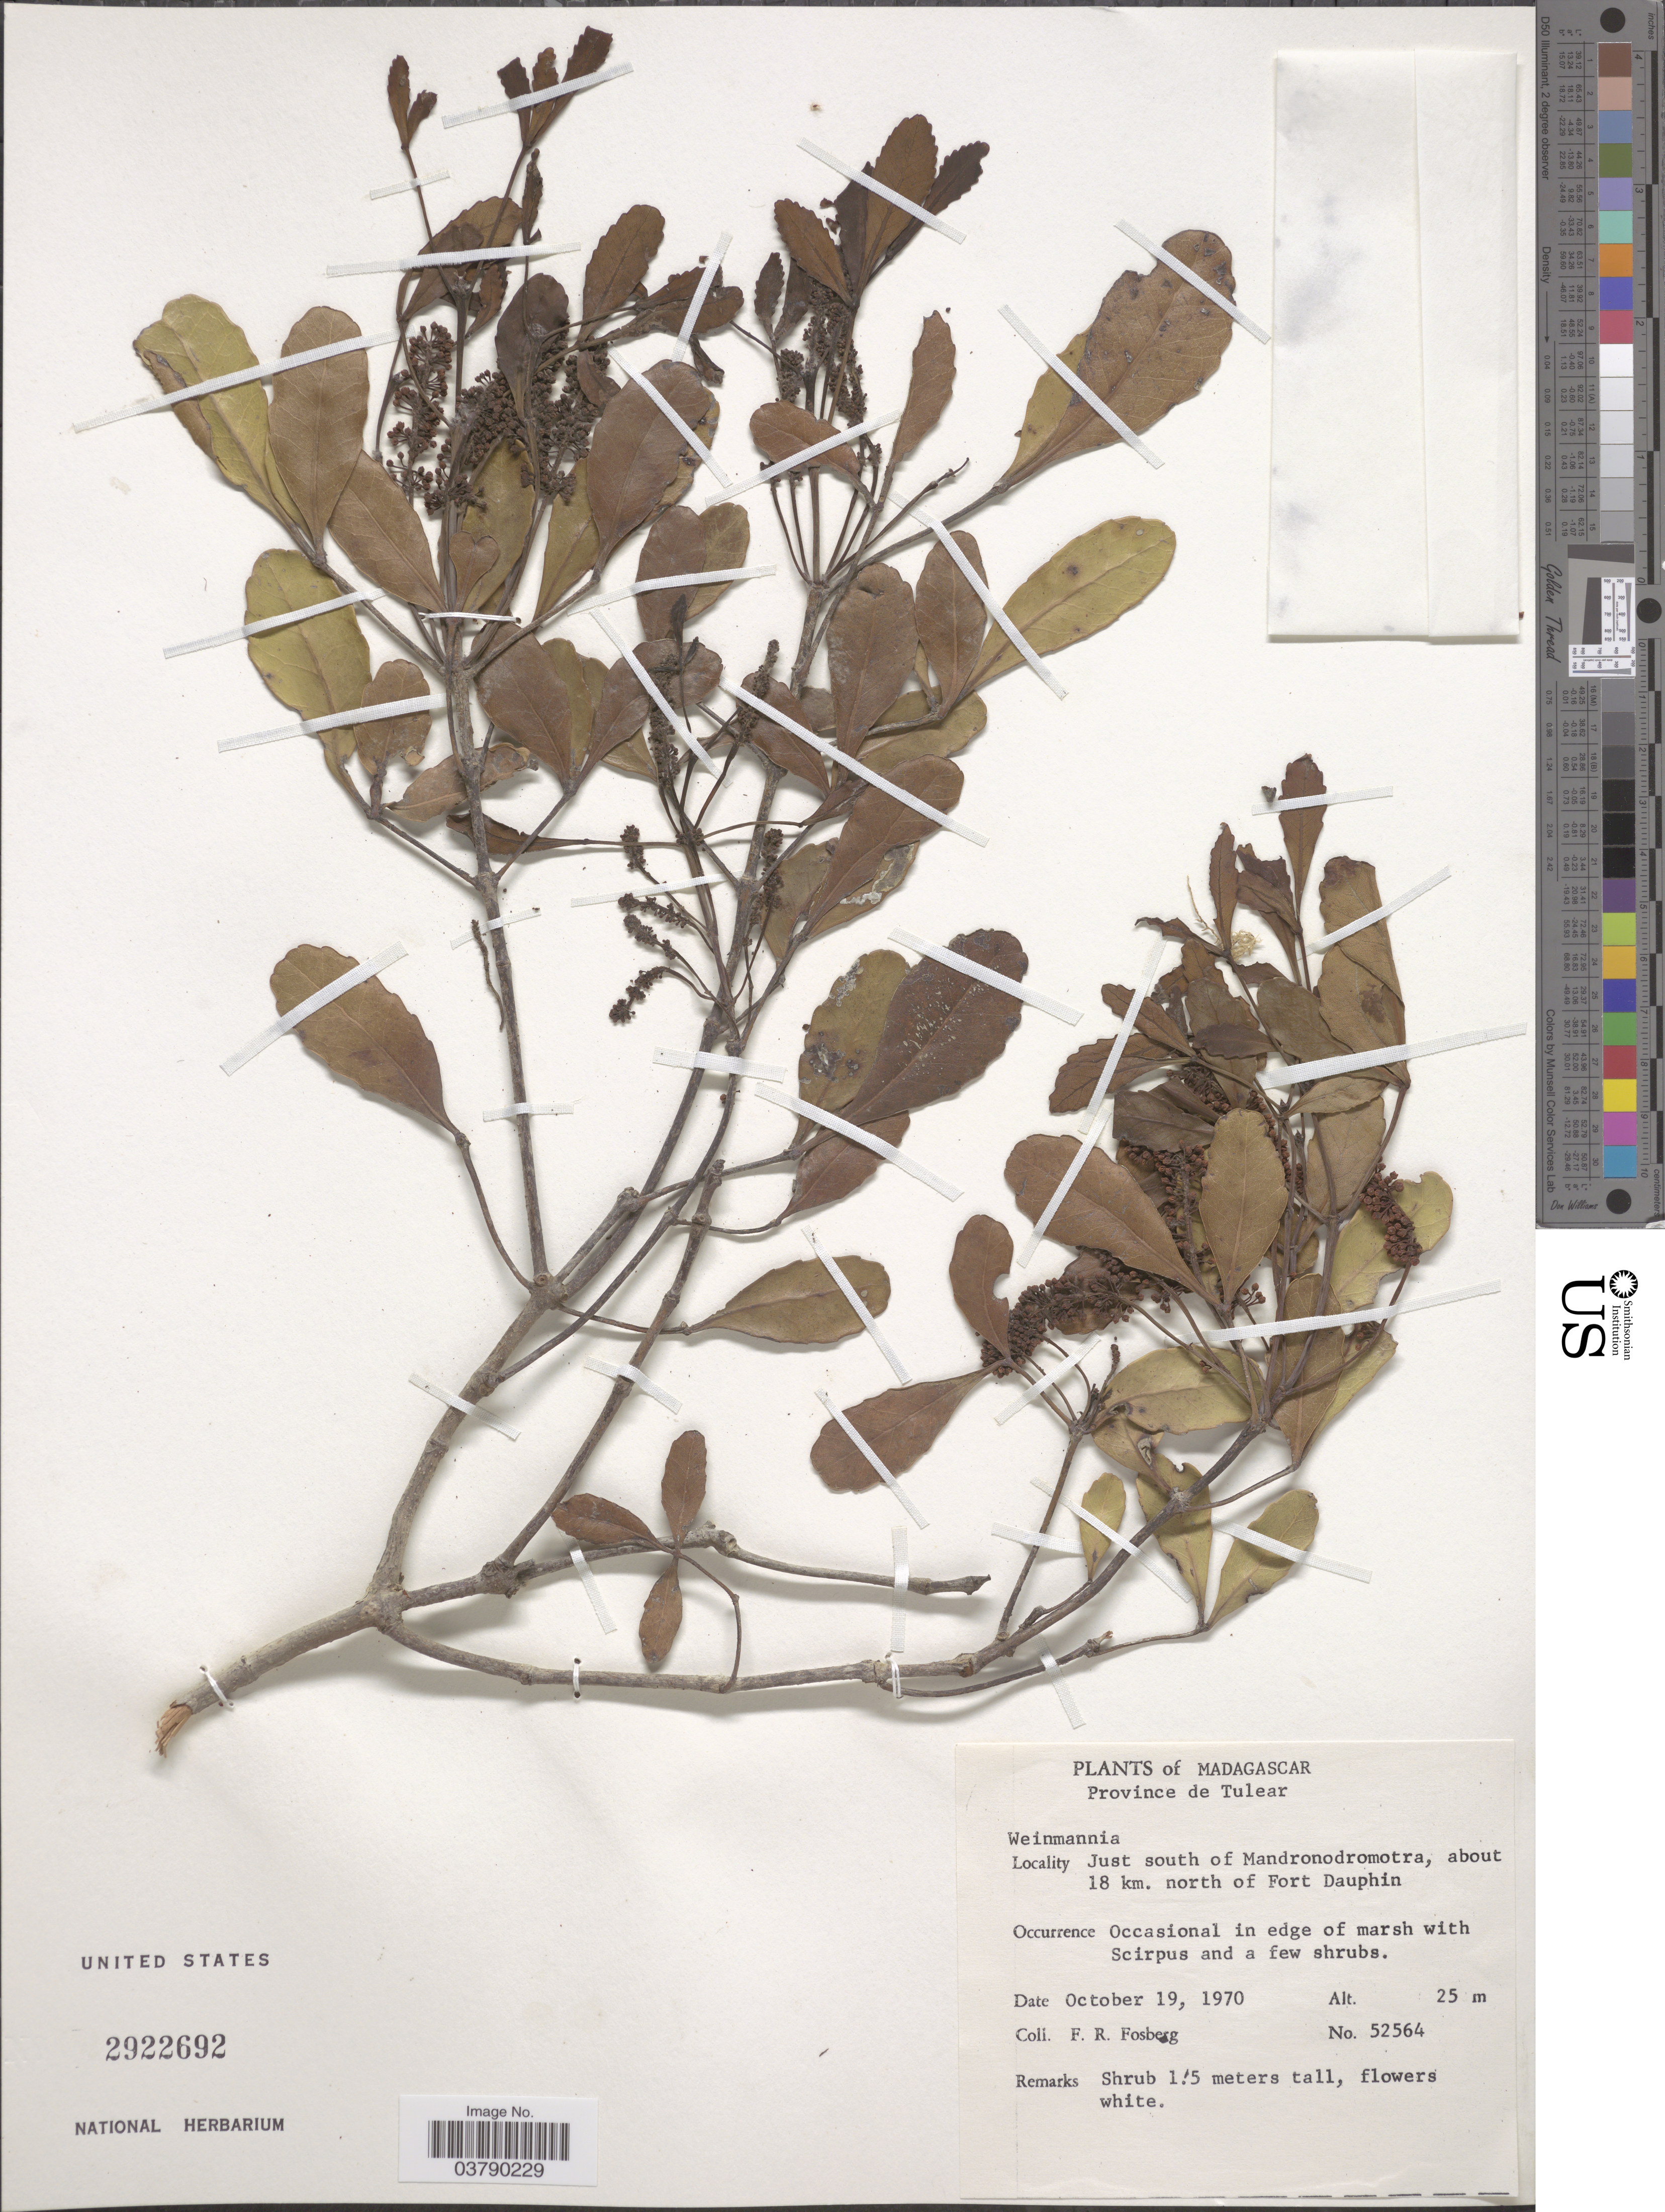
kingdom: Plantae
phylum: Tracheophyta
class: Magnoliopsida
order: Oxalidales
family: Cunoniaceae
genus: Pterophylla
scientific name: Pterophylla sp.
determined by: Strong, Mark T., (BOT), Smithsonian Institution - National Museum of Natural History (UNITED STATES)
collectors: F. R. Fosberg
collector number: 52564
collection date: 1970-10-19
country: Madagascar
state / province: Anosy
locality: Province de Tulear. Just south of Mandronodromotra, about 18 km. north of Fort Dauphin.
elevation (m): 25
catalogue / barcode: US 2922692